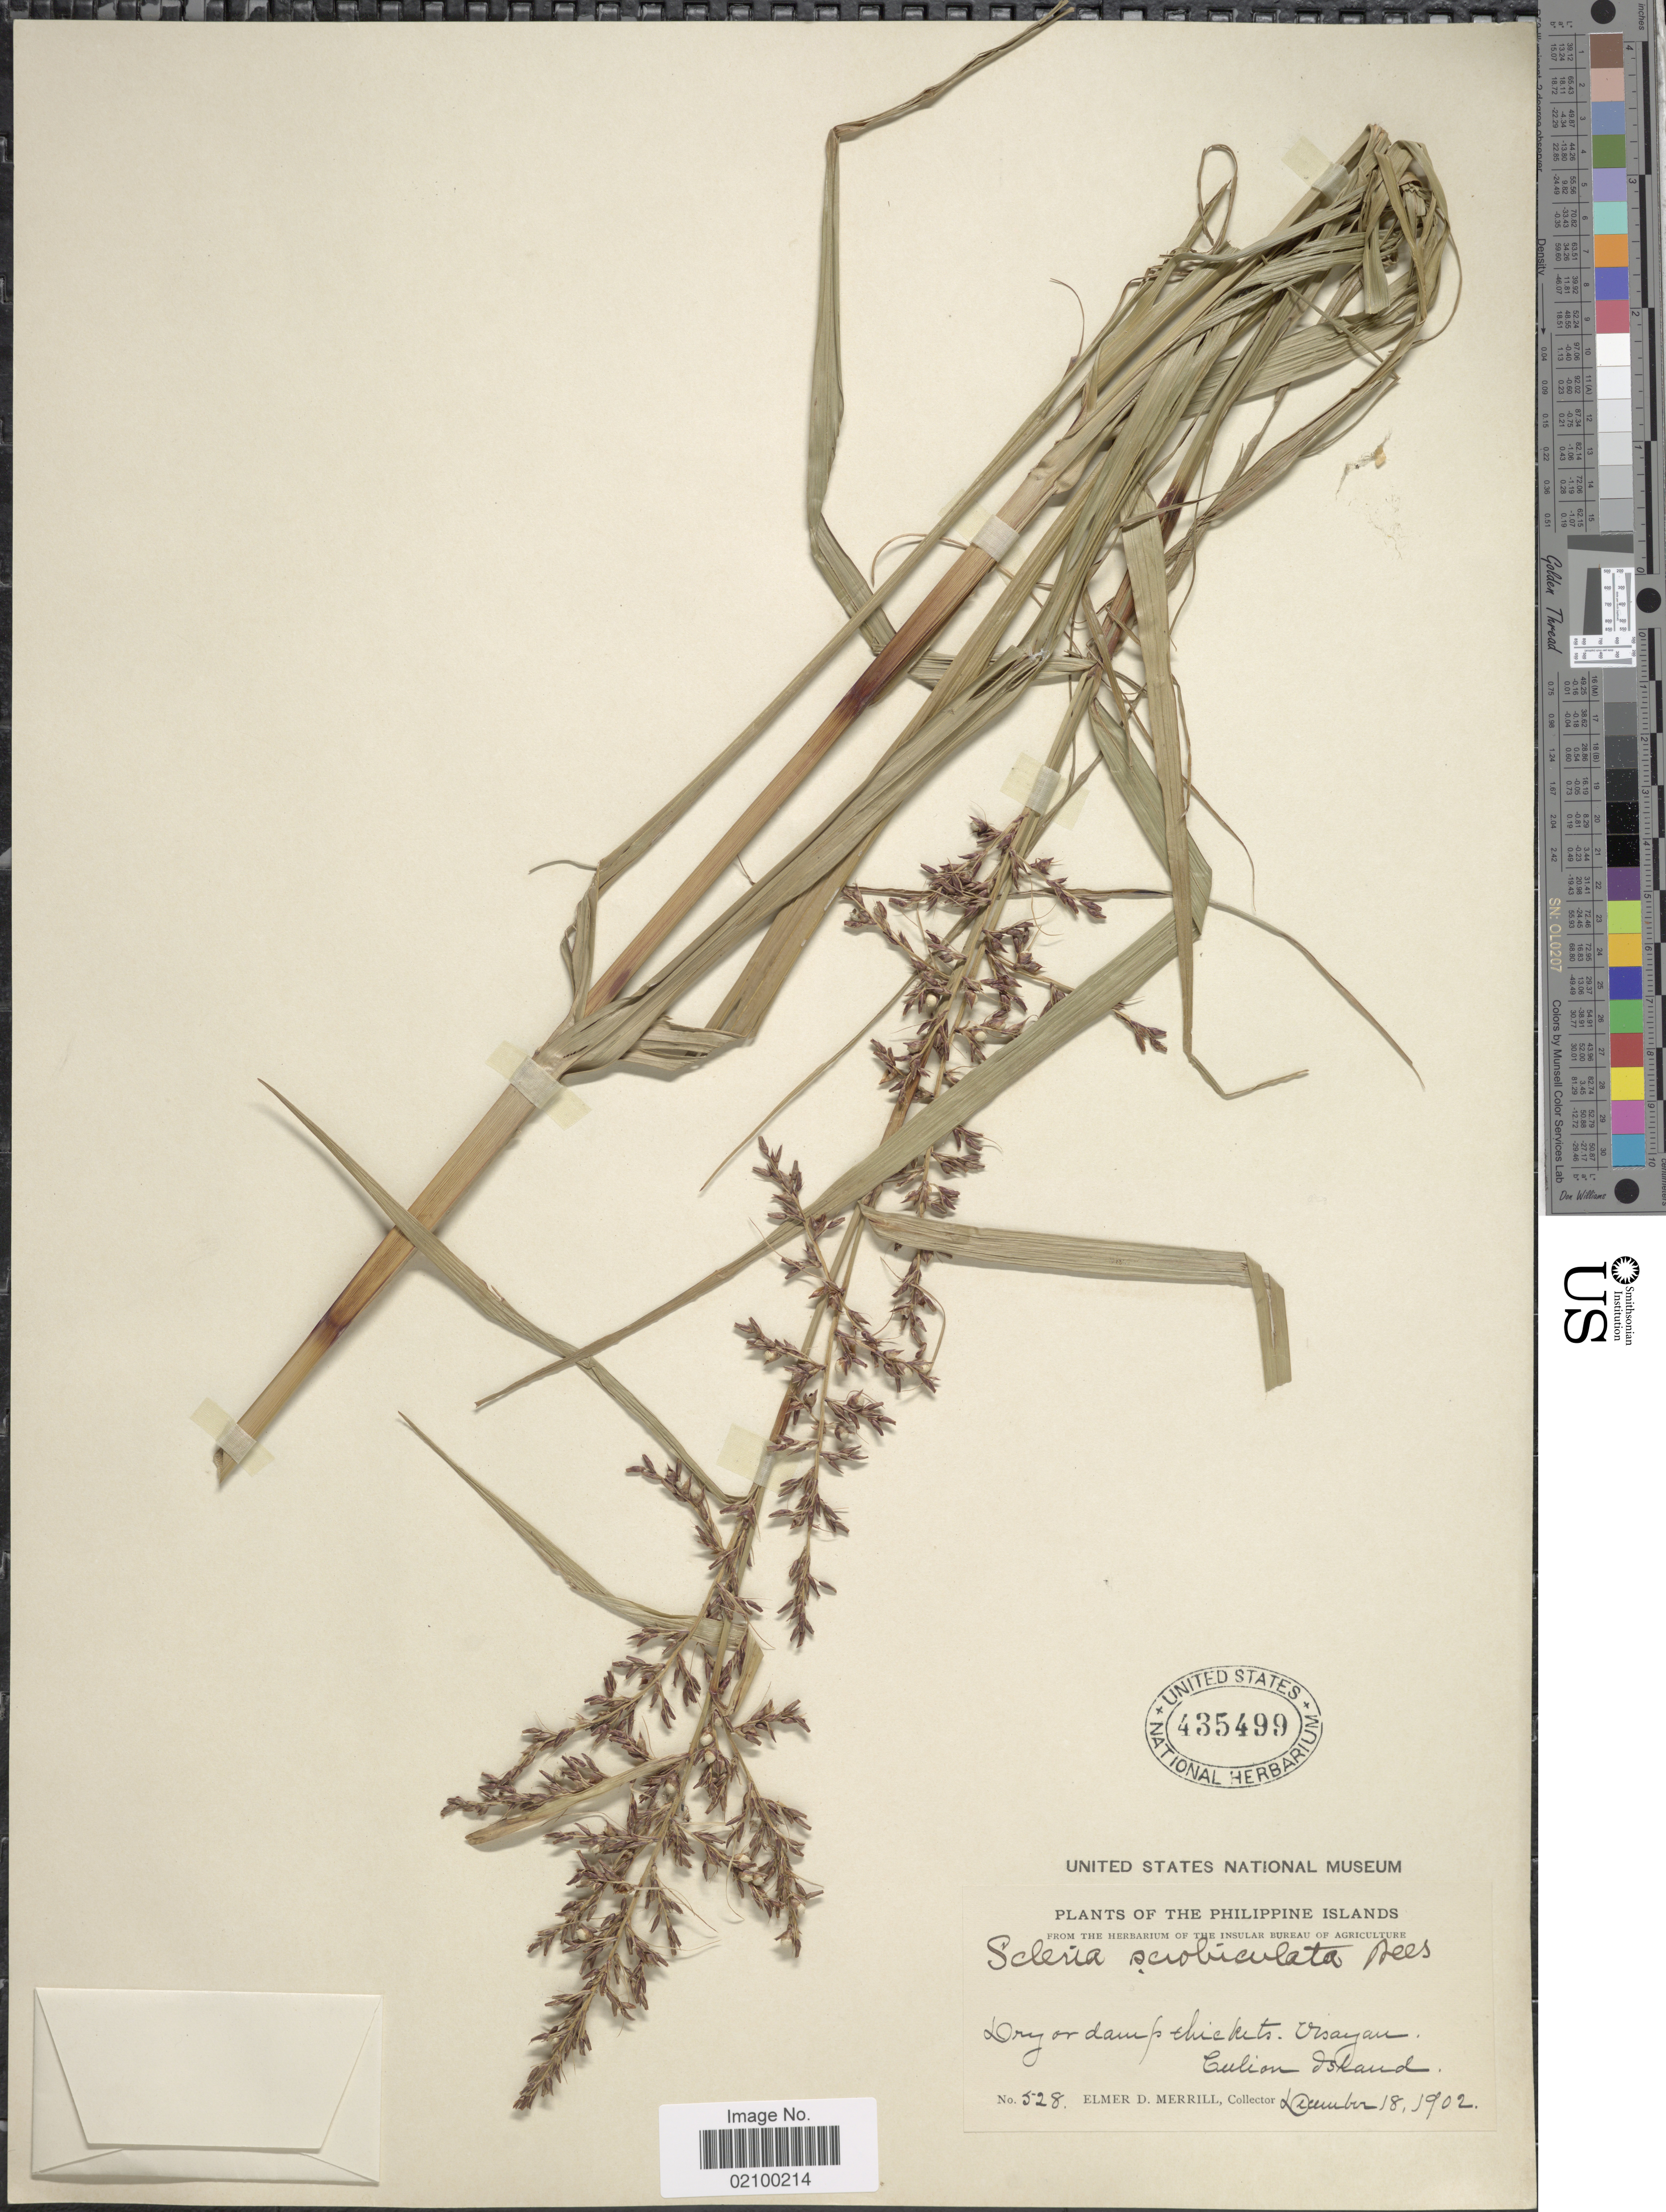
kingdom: Plantae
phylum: Tracheophyta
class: Liliopsida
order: Poales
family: Cyperaceae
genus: Scleria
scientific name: Scleria scrobiculata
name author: Nees & Meyen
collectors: E. D. Merrill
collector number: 528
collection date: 1902-12-18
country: Philippines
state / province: Mimaropa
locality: Visayan, Culion Island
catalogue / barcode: US 435499